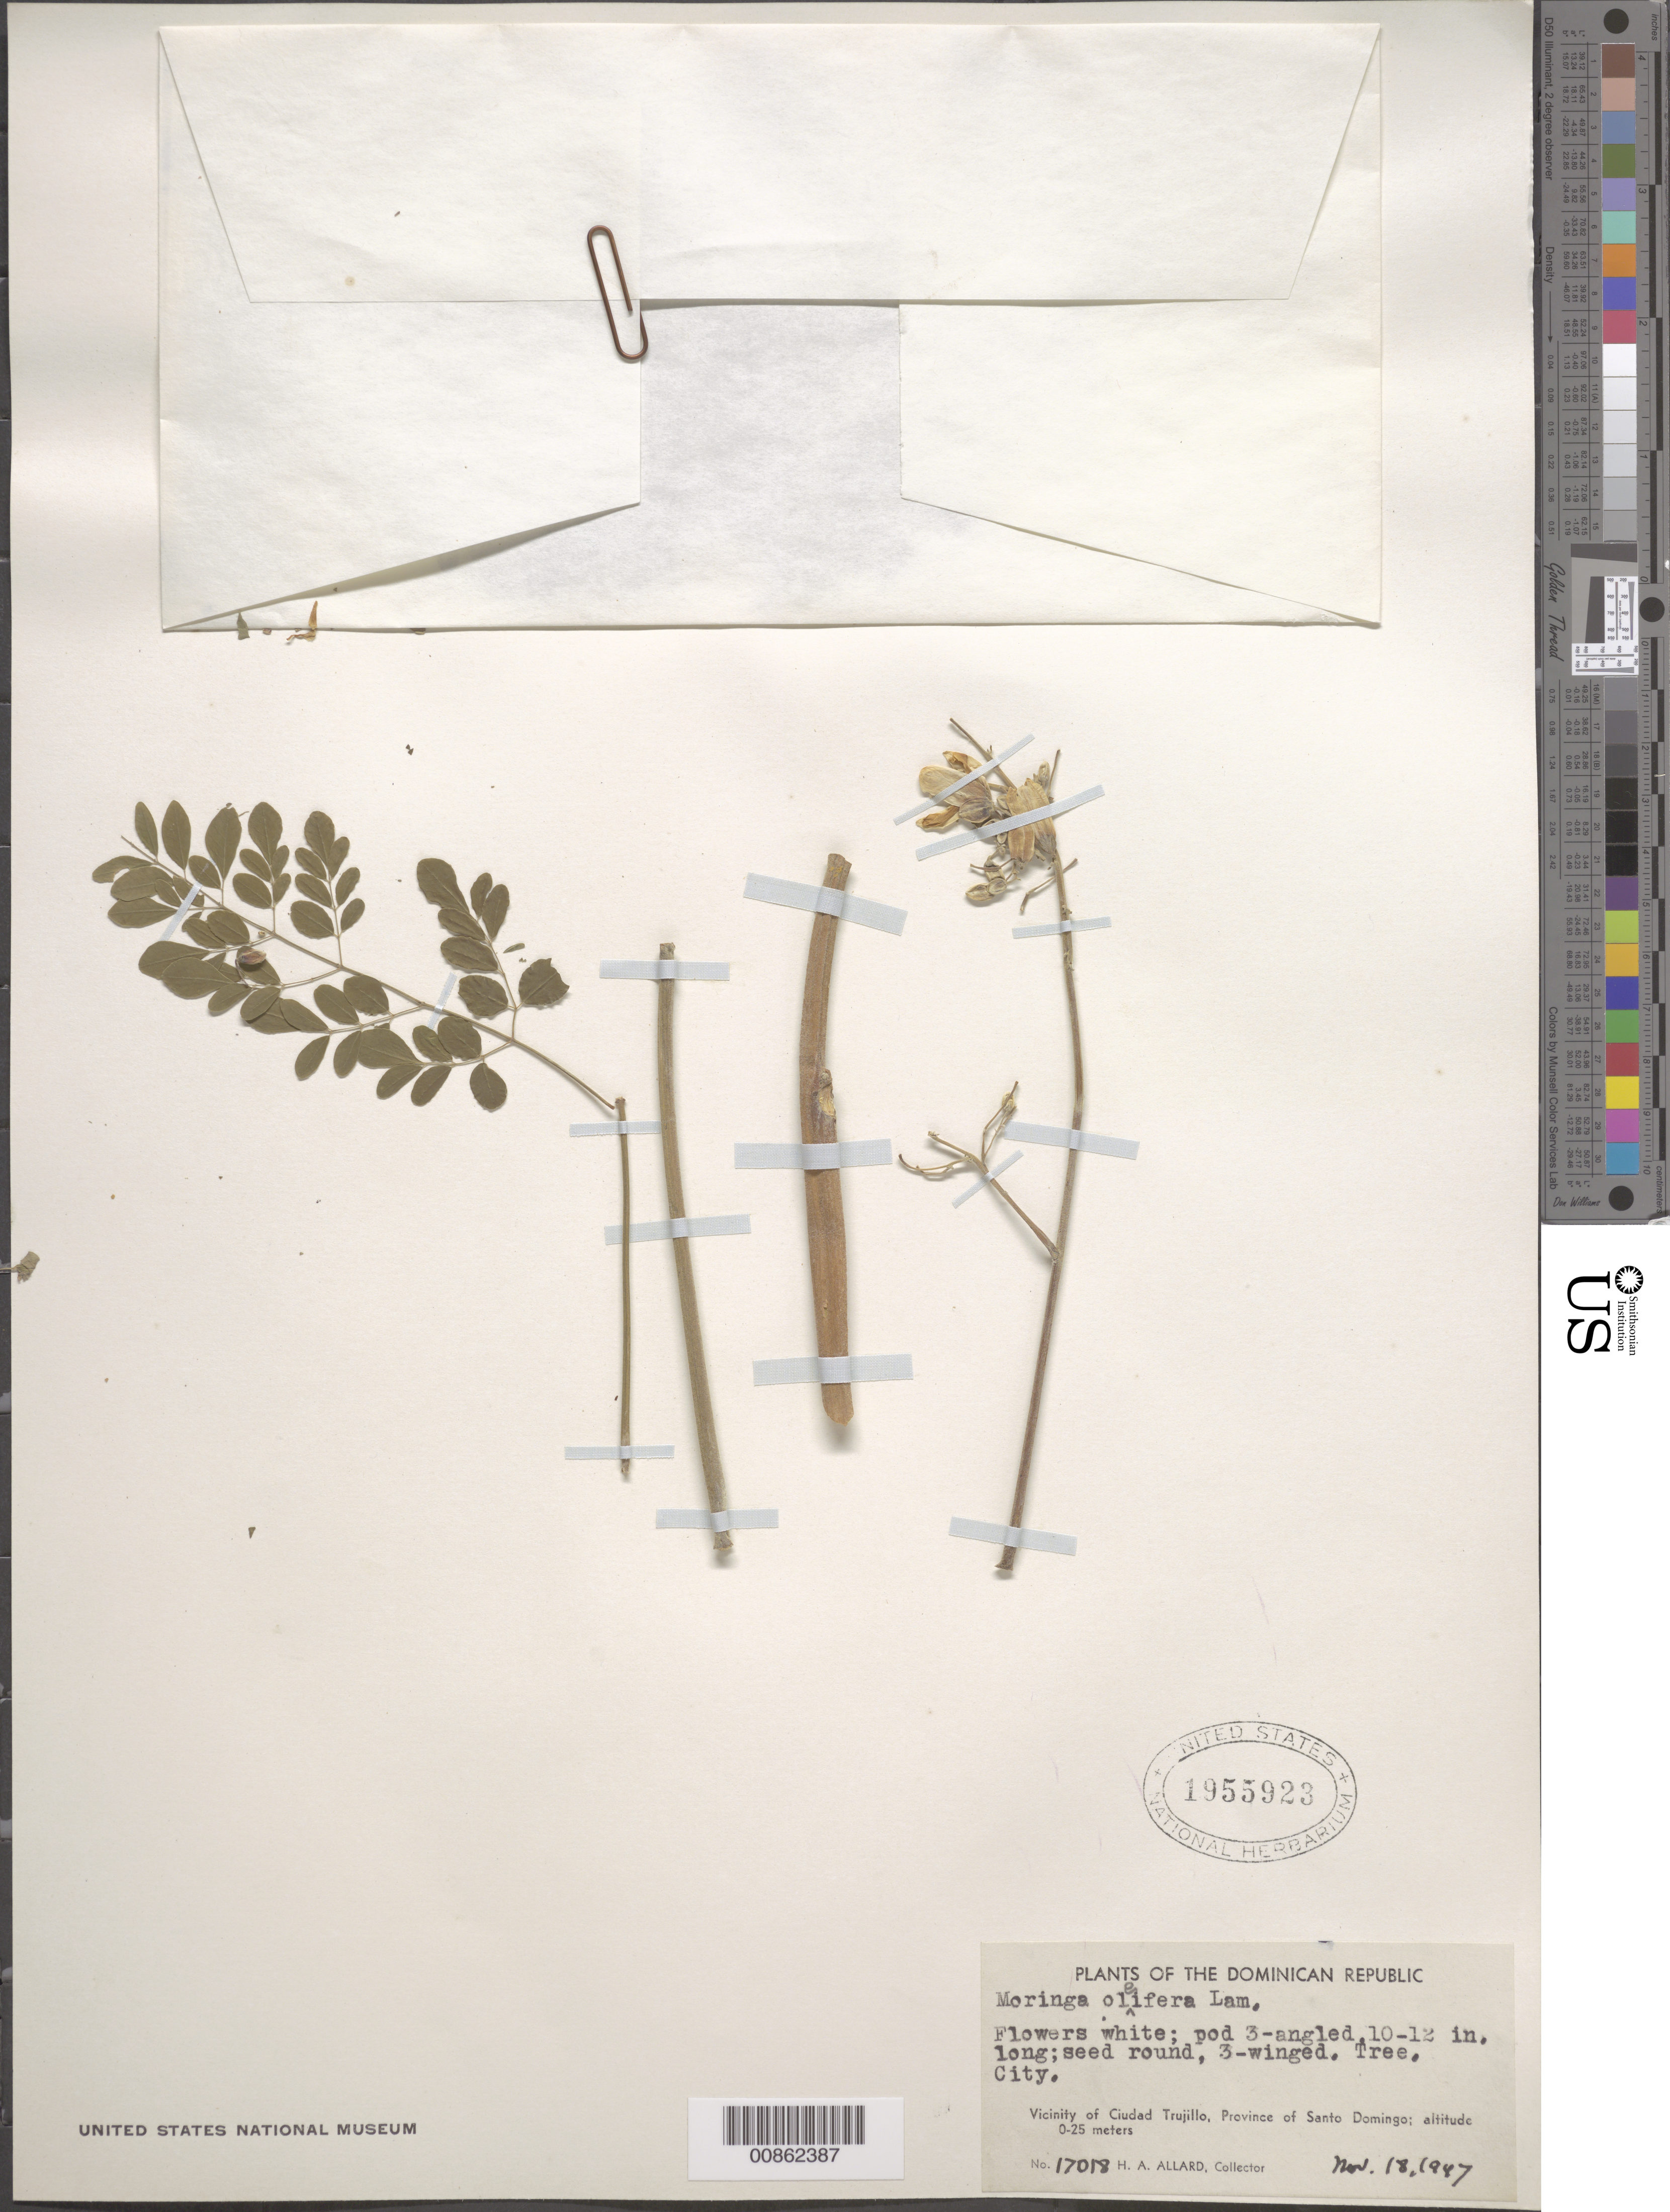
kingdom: Plantae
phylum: Tracheophyta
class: Magnoliopsida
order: Brassicales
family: Moringaceae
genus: Moringa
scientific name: Moringa oleifera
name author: Lam.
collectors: H. A. Allard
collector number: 17018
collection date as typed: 18 Nov 1947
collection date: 1947-11-18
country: Dominican Republic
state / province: Distrito Nacional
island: Hispaniola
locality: Ciudad Trujillo, Province of Santo Domingo (obsolete).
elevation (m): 0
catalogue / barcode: US 1955923